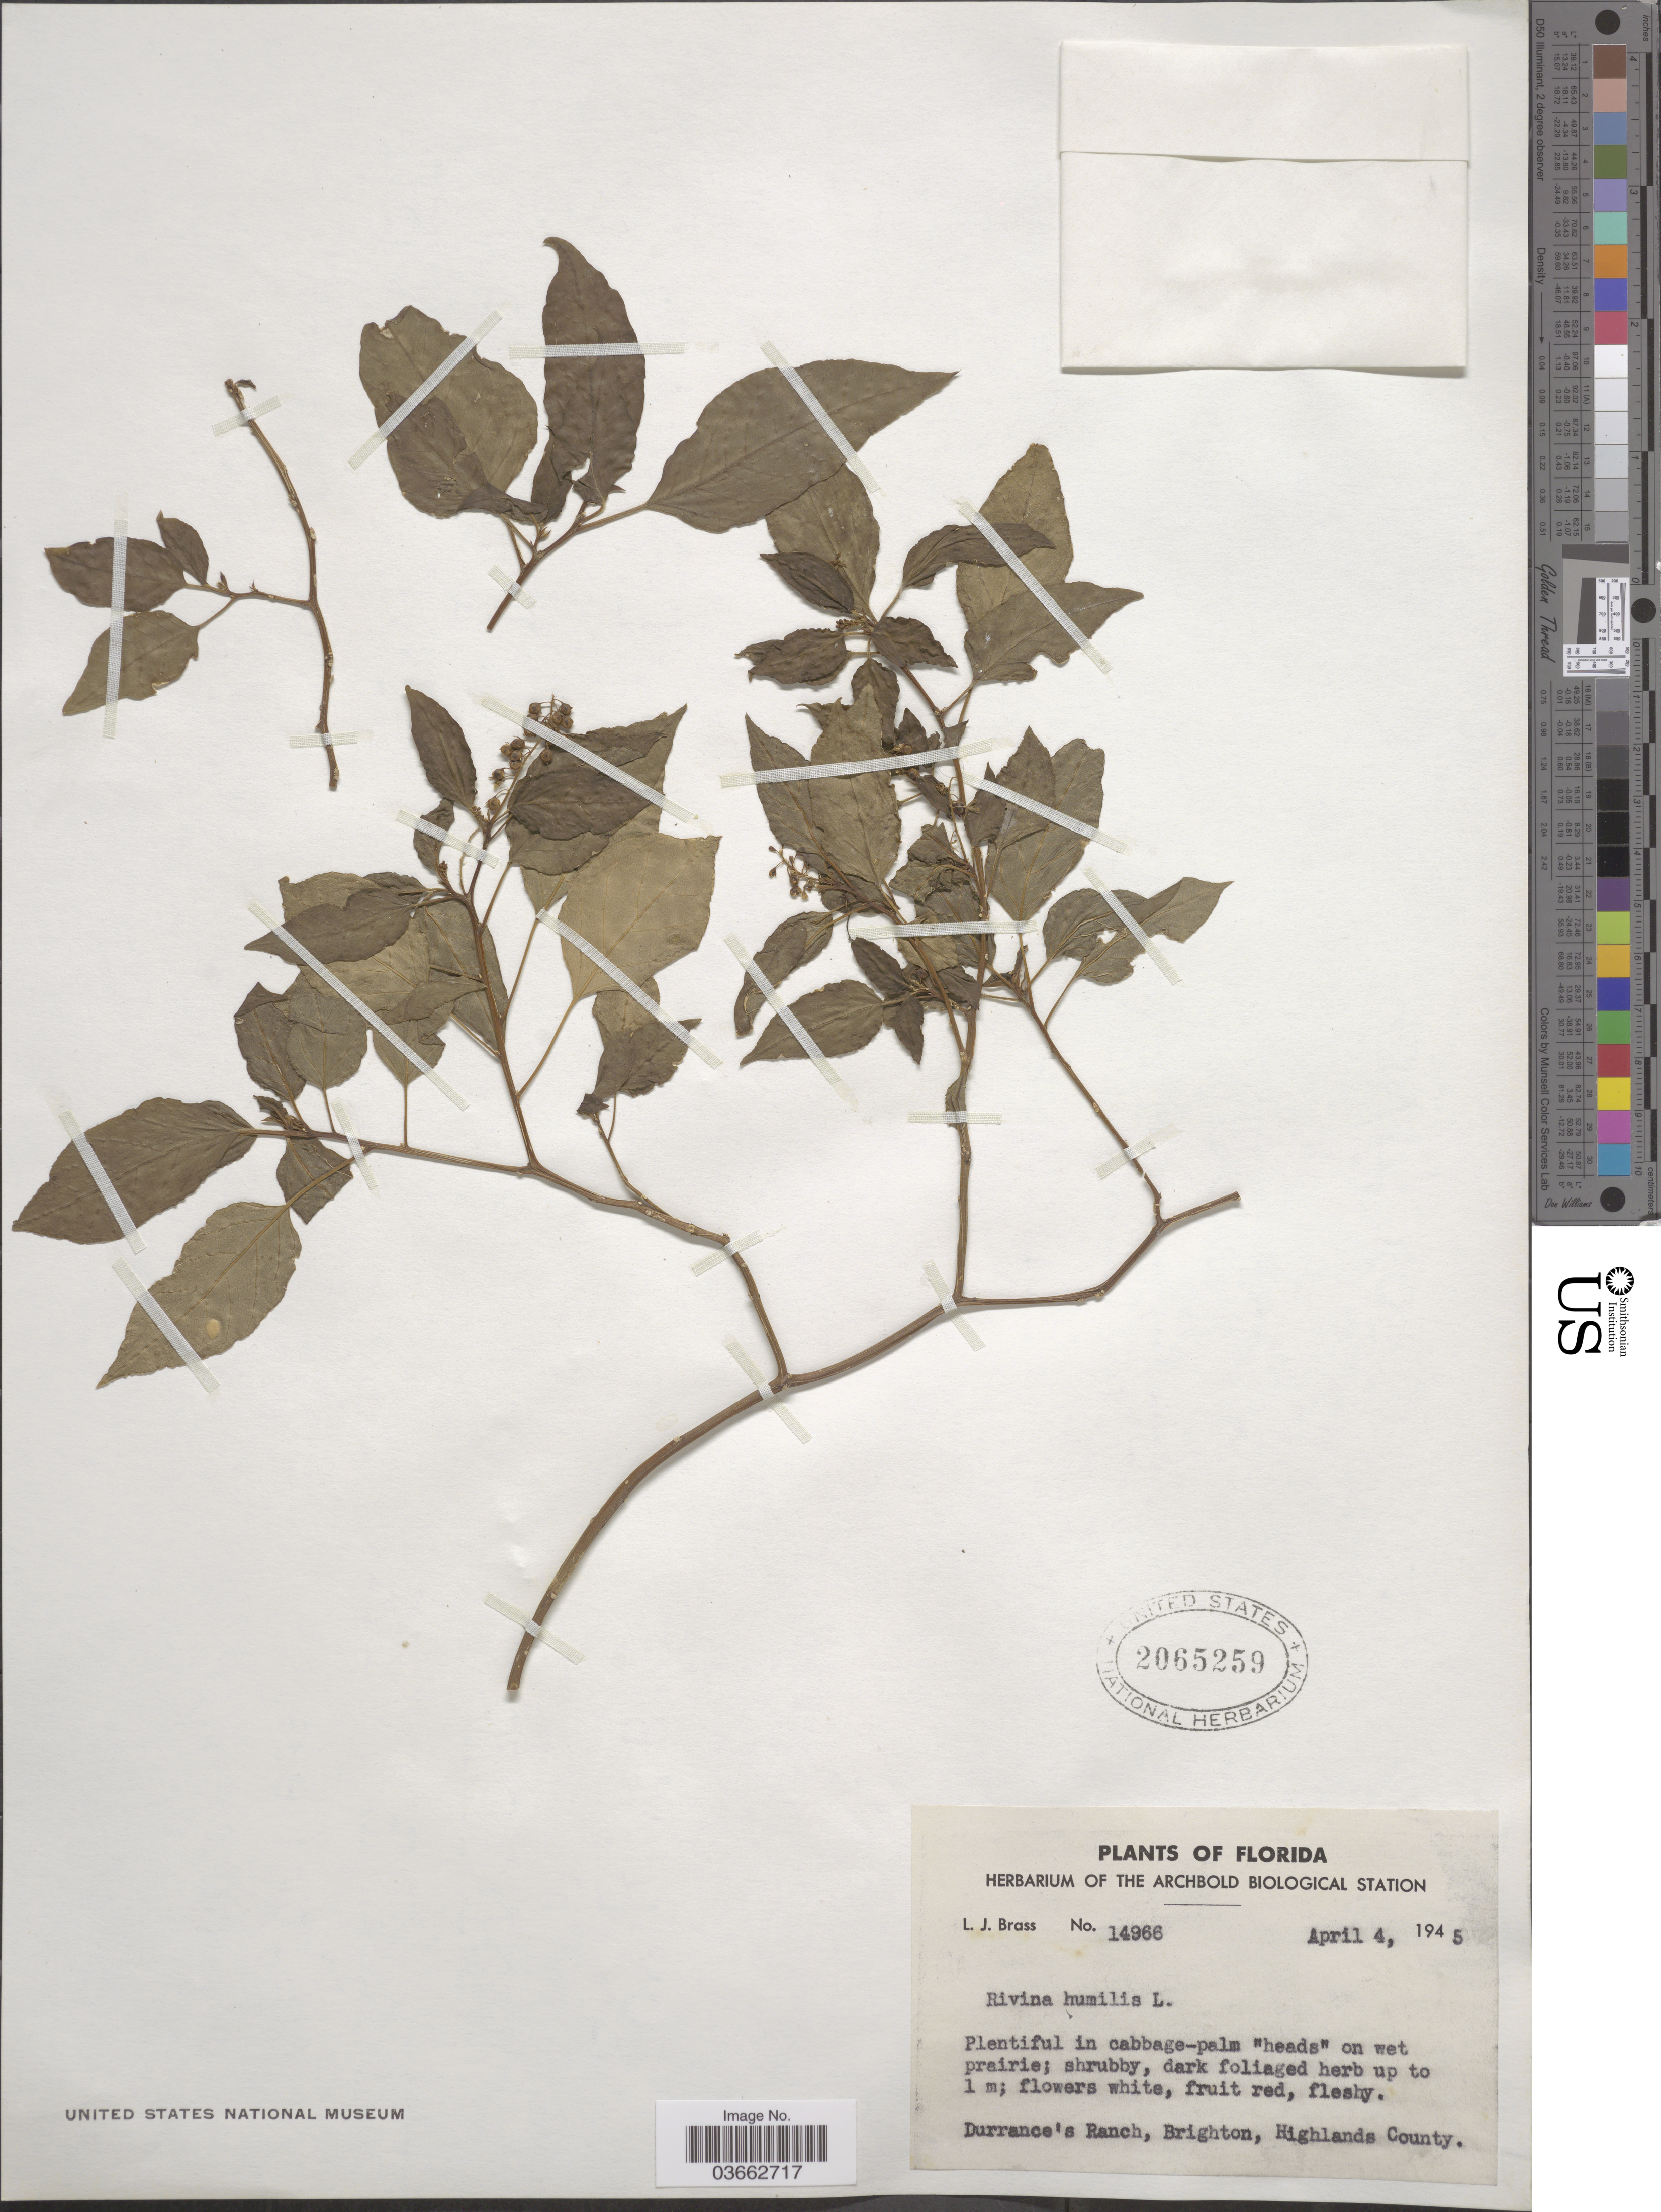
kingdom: Plantae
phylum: Tracheophyta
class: Magnoliopsida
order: Caryophyllales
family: Phytolaccaceae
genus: Rivina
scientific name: Rivina humilis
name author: L.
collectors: L. J. Brass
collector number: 14966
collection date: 1945-04-04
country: United States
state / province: Florida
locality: Durrance's Ranch, Brighton, Highlands County.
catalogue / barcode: US 2065259